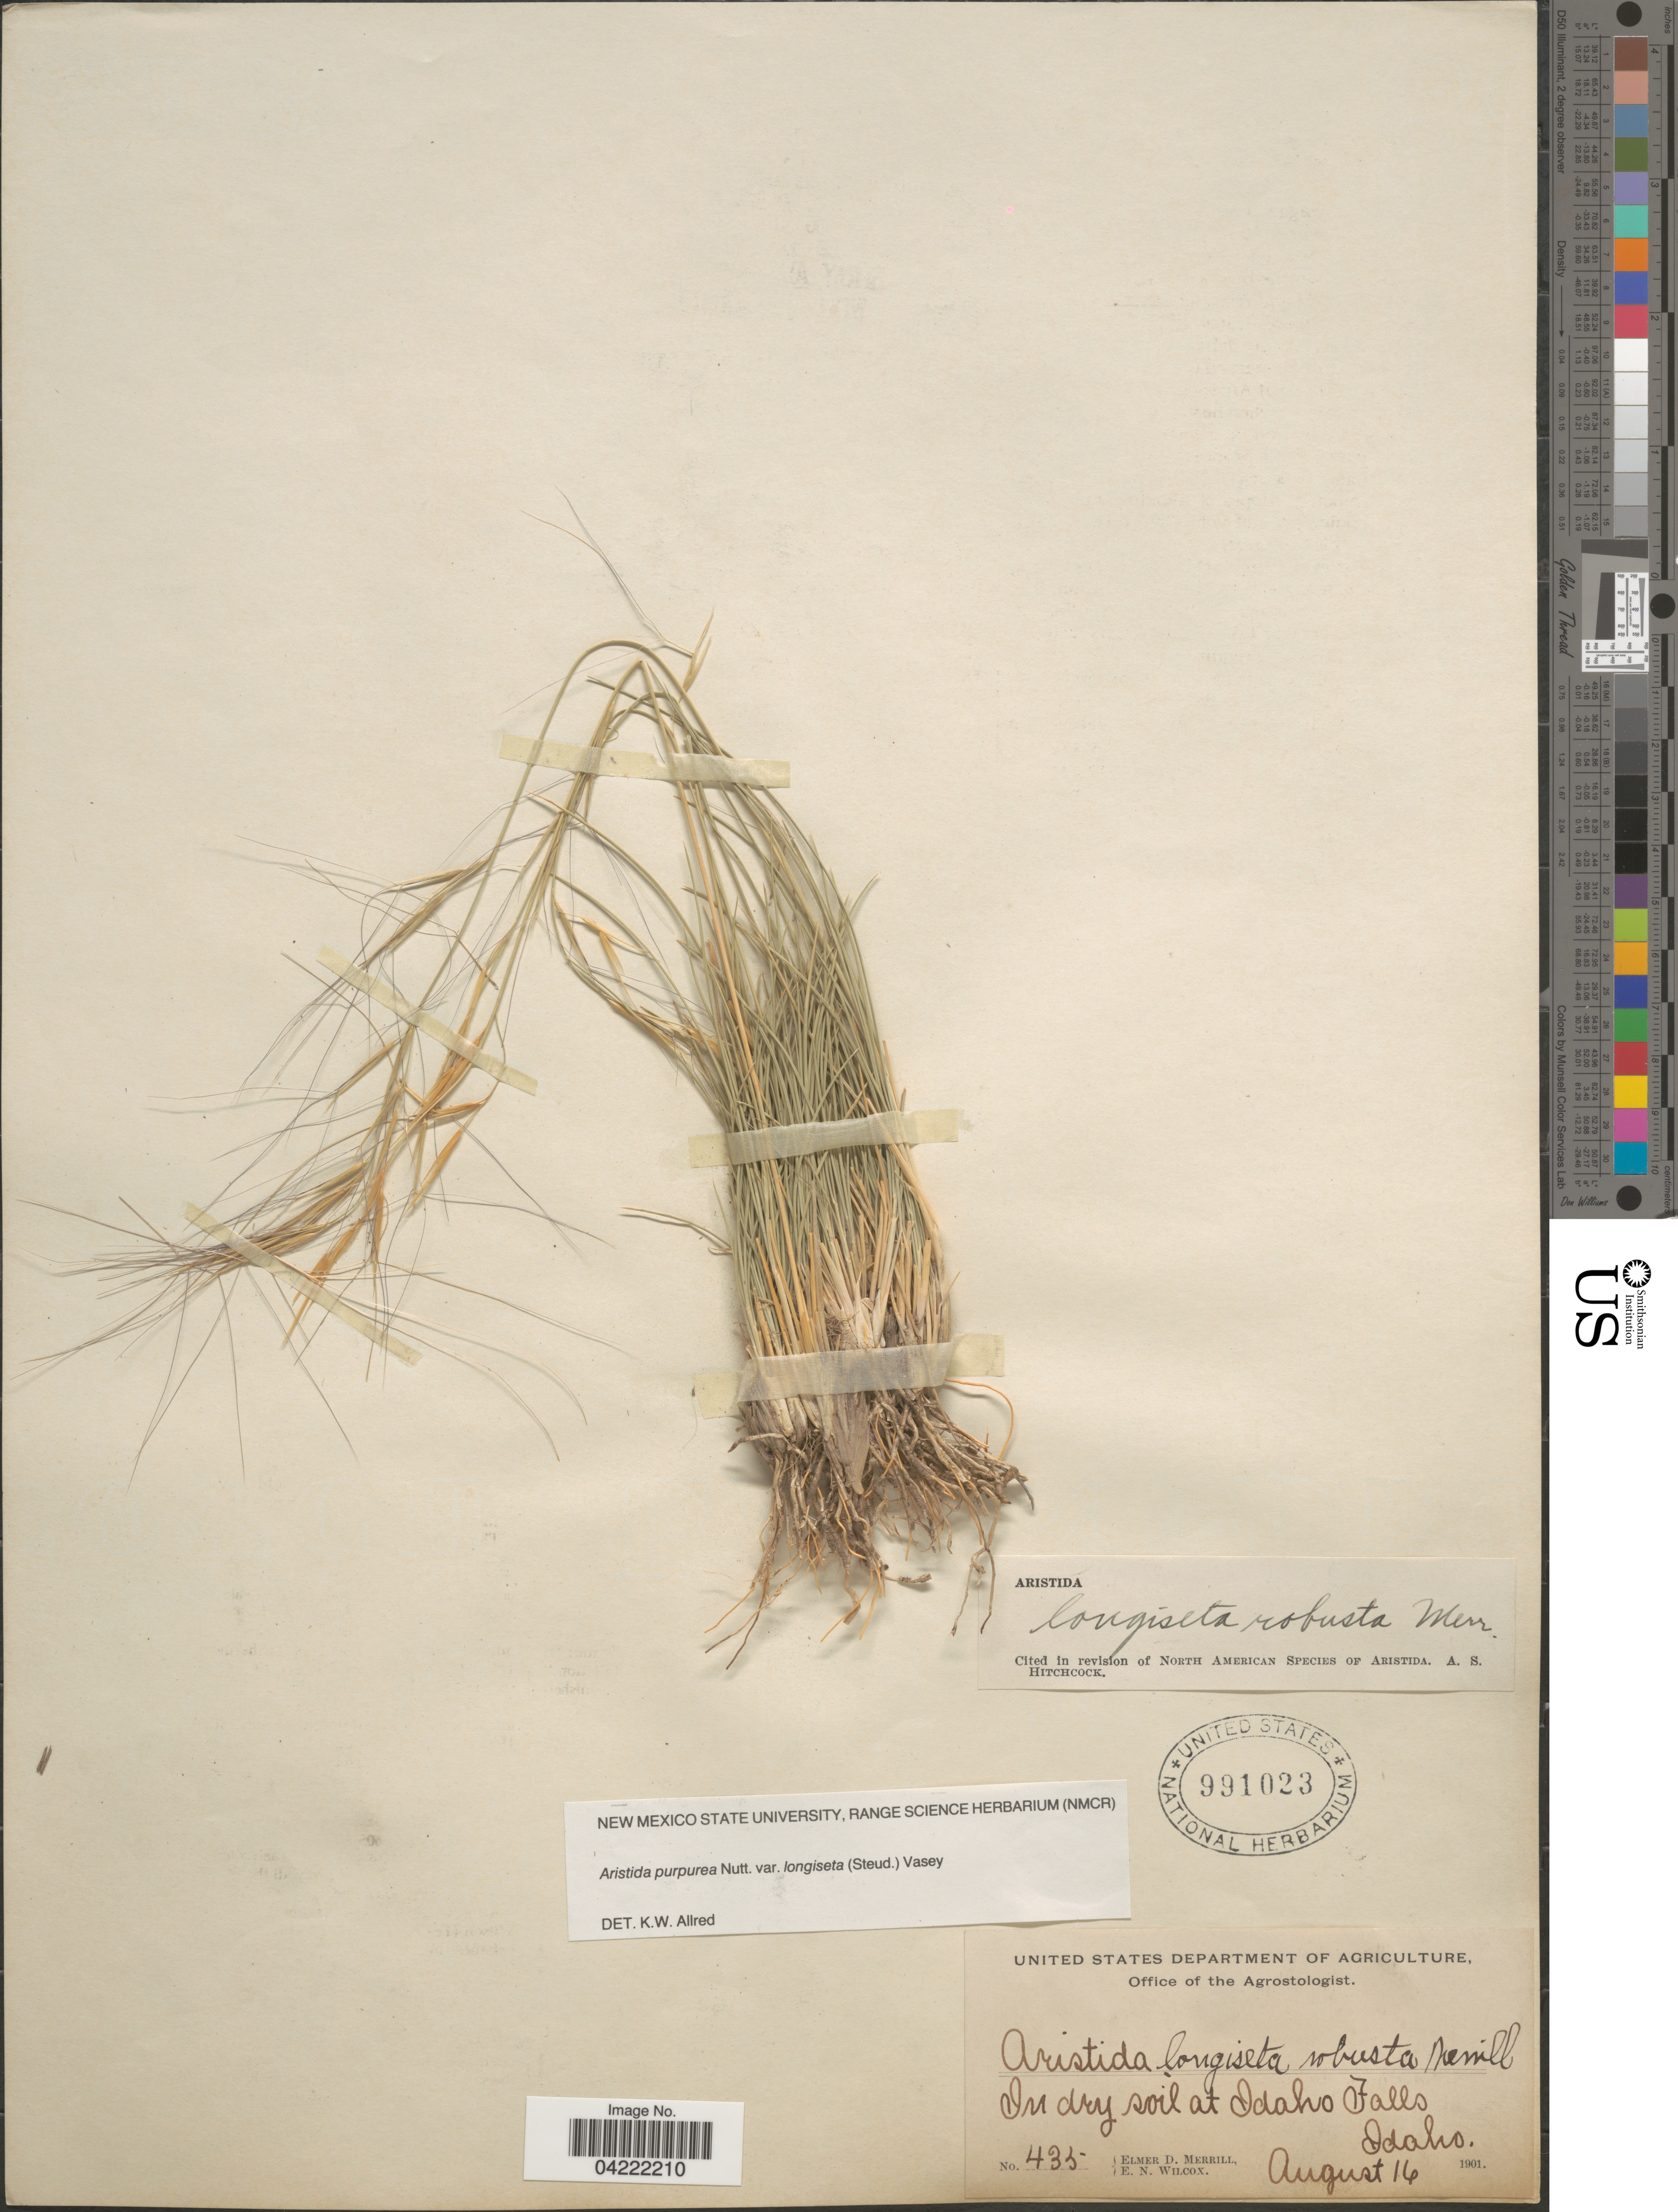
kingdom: Plantae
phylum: Tracheophyta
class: Liliopsida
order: Poales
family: Poaceae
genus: Aristida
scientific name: Aristida purpurea var. longiseta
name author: (Steud.) Vasey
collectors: E. D. Merrill & E. Wilcox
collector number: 435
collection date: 1901-08-16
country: United States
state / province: Idaho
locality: In dry soil at Idaho Falls.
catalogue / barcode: US 991023